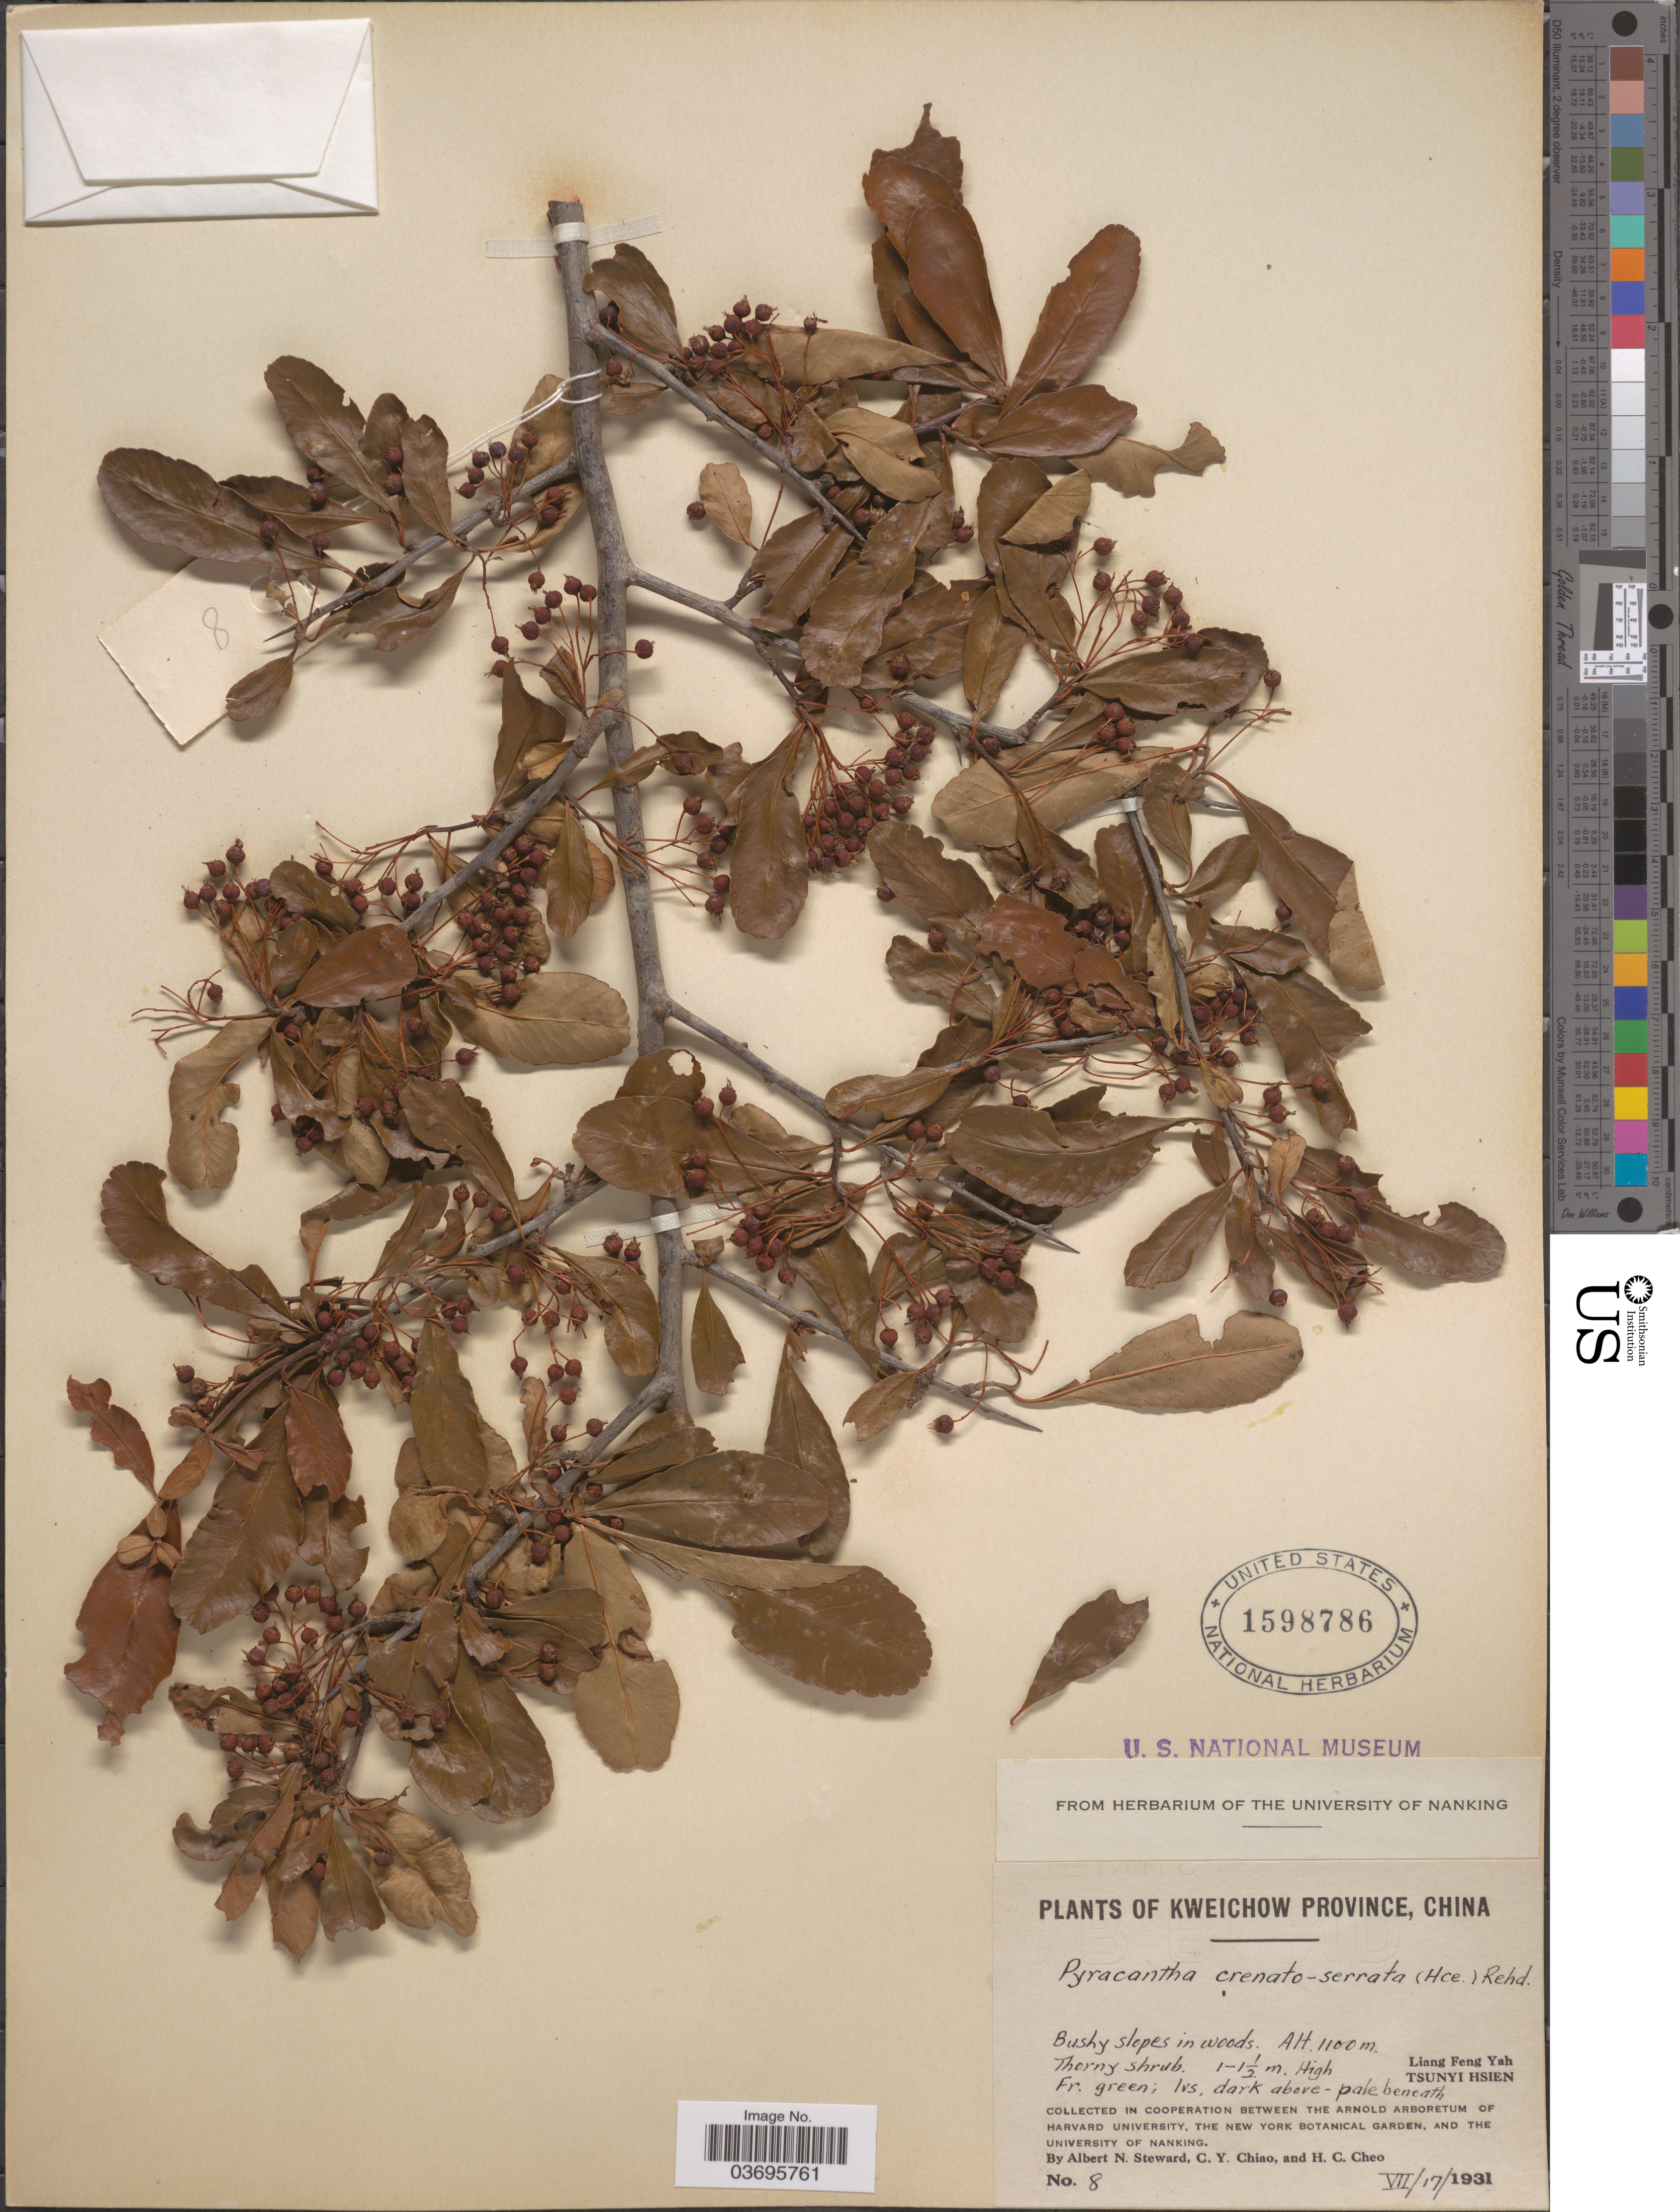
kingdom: Plantae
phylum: Tracheophyta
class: Magnoliopsida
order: Rosales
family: Rosaceae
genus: Pyracantha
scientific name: Pyracantha crenulata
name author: (D. Don) M. Roem.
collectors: A. N. Steward, C. Y. Chiao & H. Cheo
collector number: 8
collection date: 1931-07-17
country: China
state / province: Guizhou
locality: Kweichow Province. Liang Feng Yah, Tsunyi Hsien.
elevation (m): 1100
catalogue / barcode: US 1598786